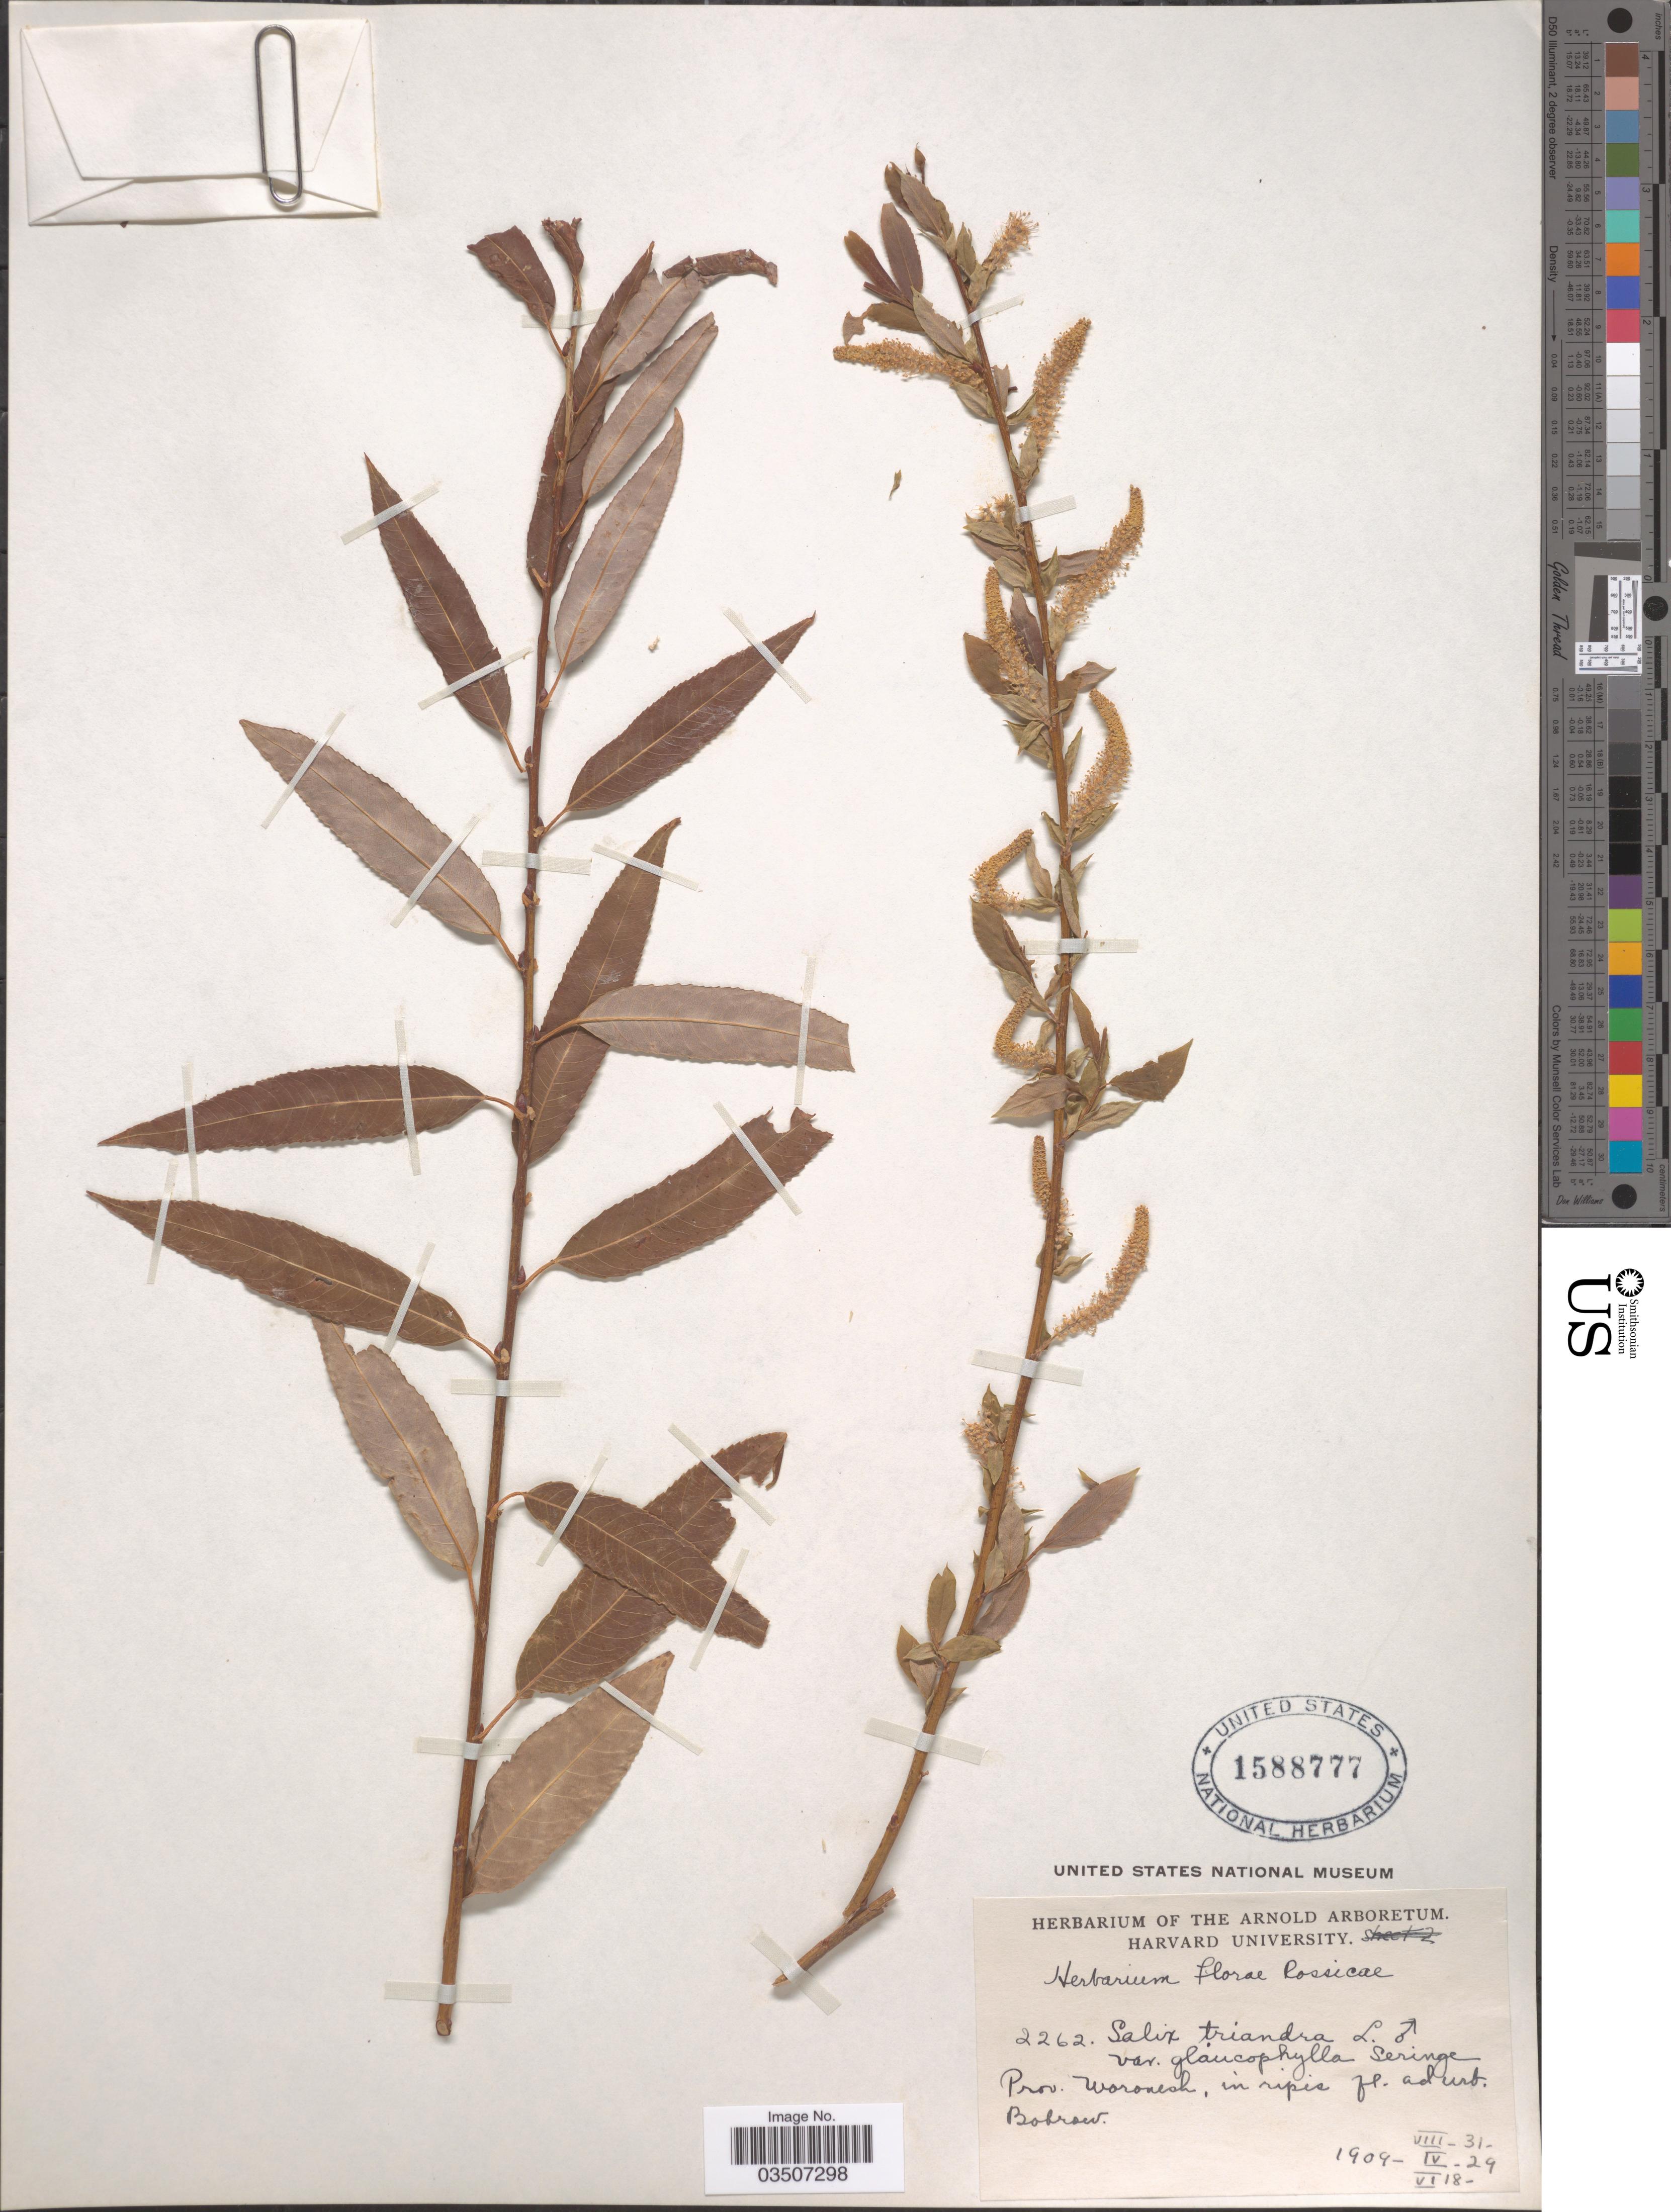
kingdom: Plantae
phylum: Tracheophyta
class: Magnoliopsida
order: Malpighiales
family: Salicaceae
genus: Salix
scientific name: Salix triandra var. glaucophylla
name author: Ser.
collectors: Ex Herb. Florae Rossicae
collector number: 2262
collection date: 1909-04-29/1909-08-31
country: Russian Federation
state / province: Voronezh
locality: Prov. Woronesh, in ripis. Bobrow.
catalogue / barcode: US 1588777